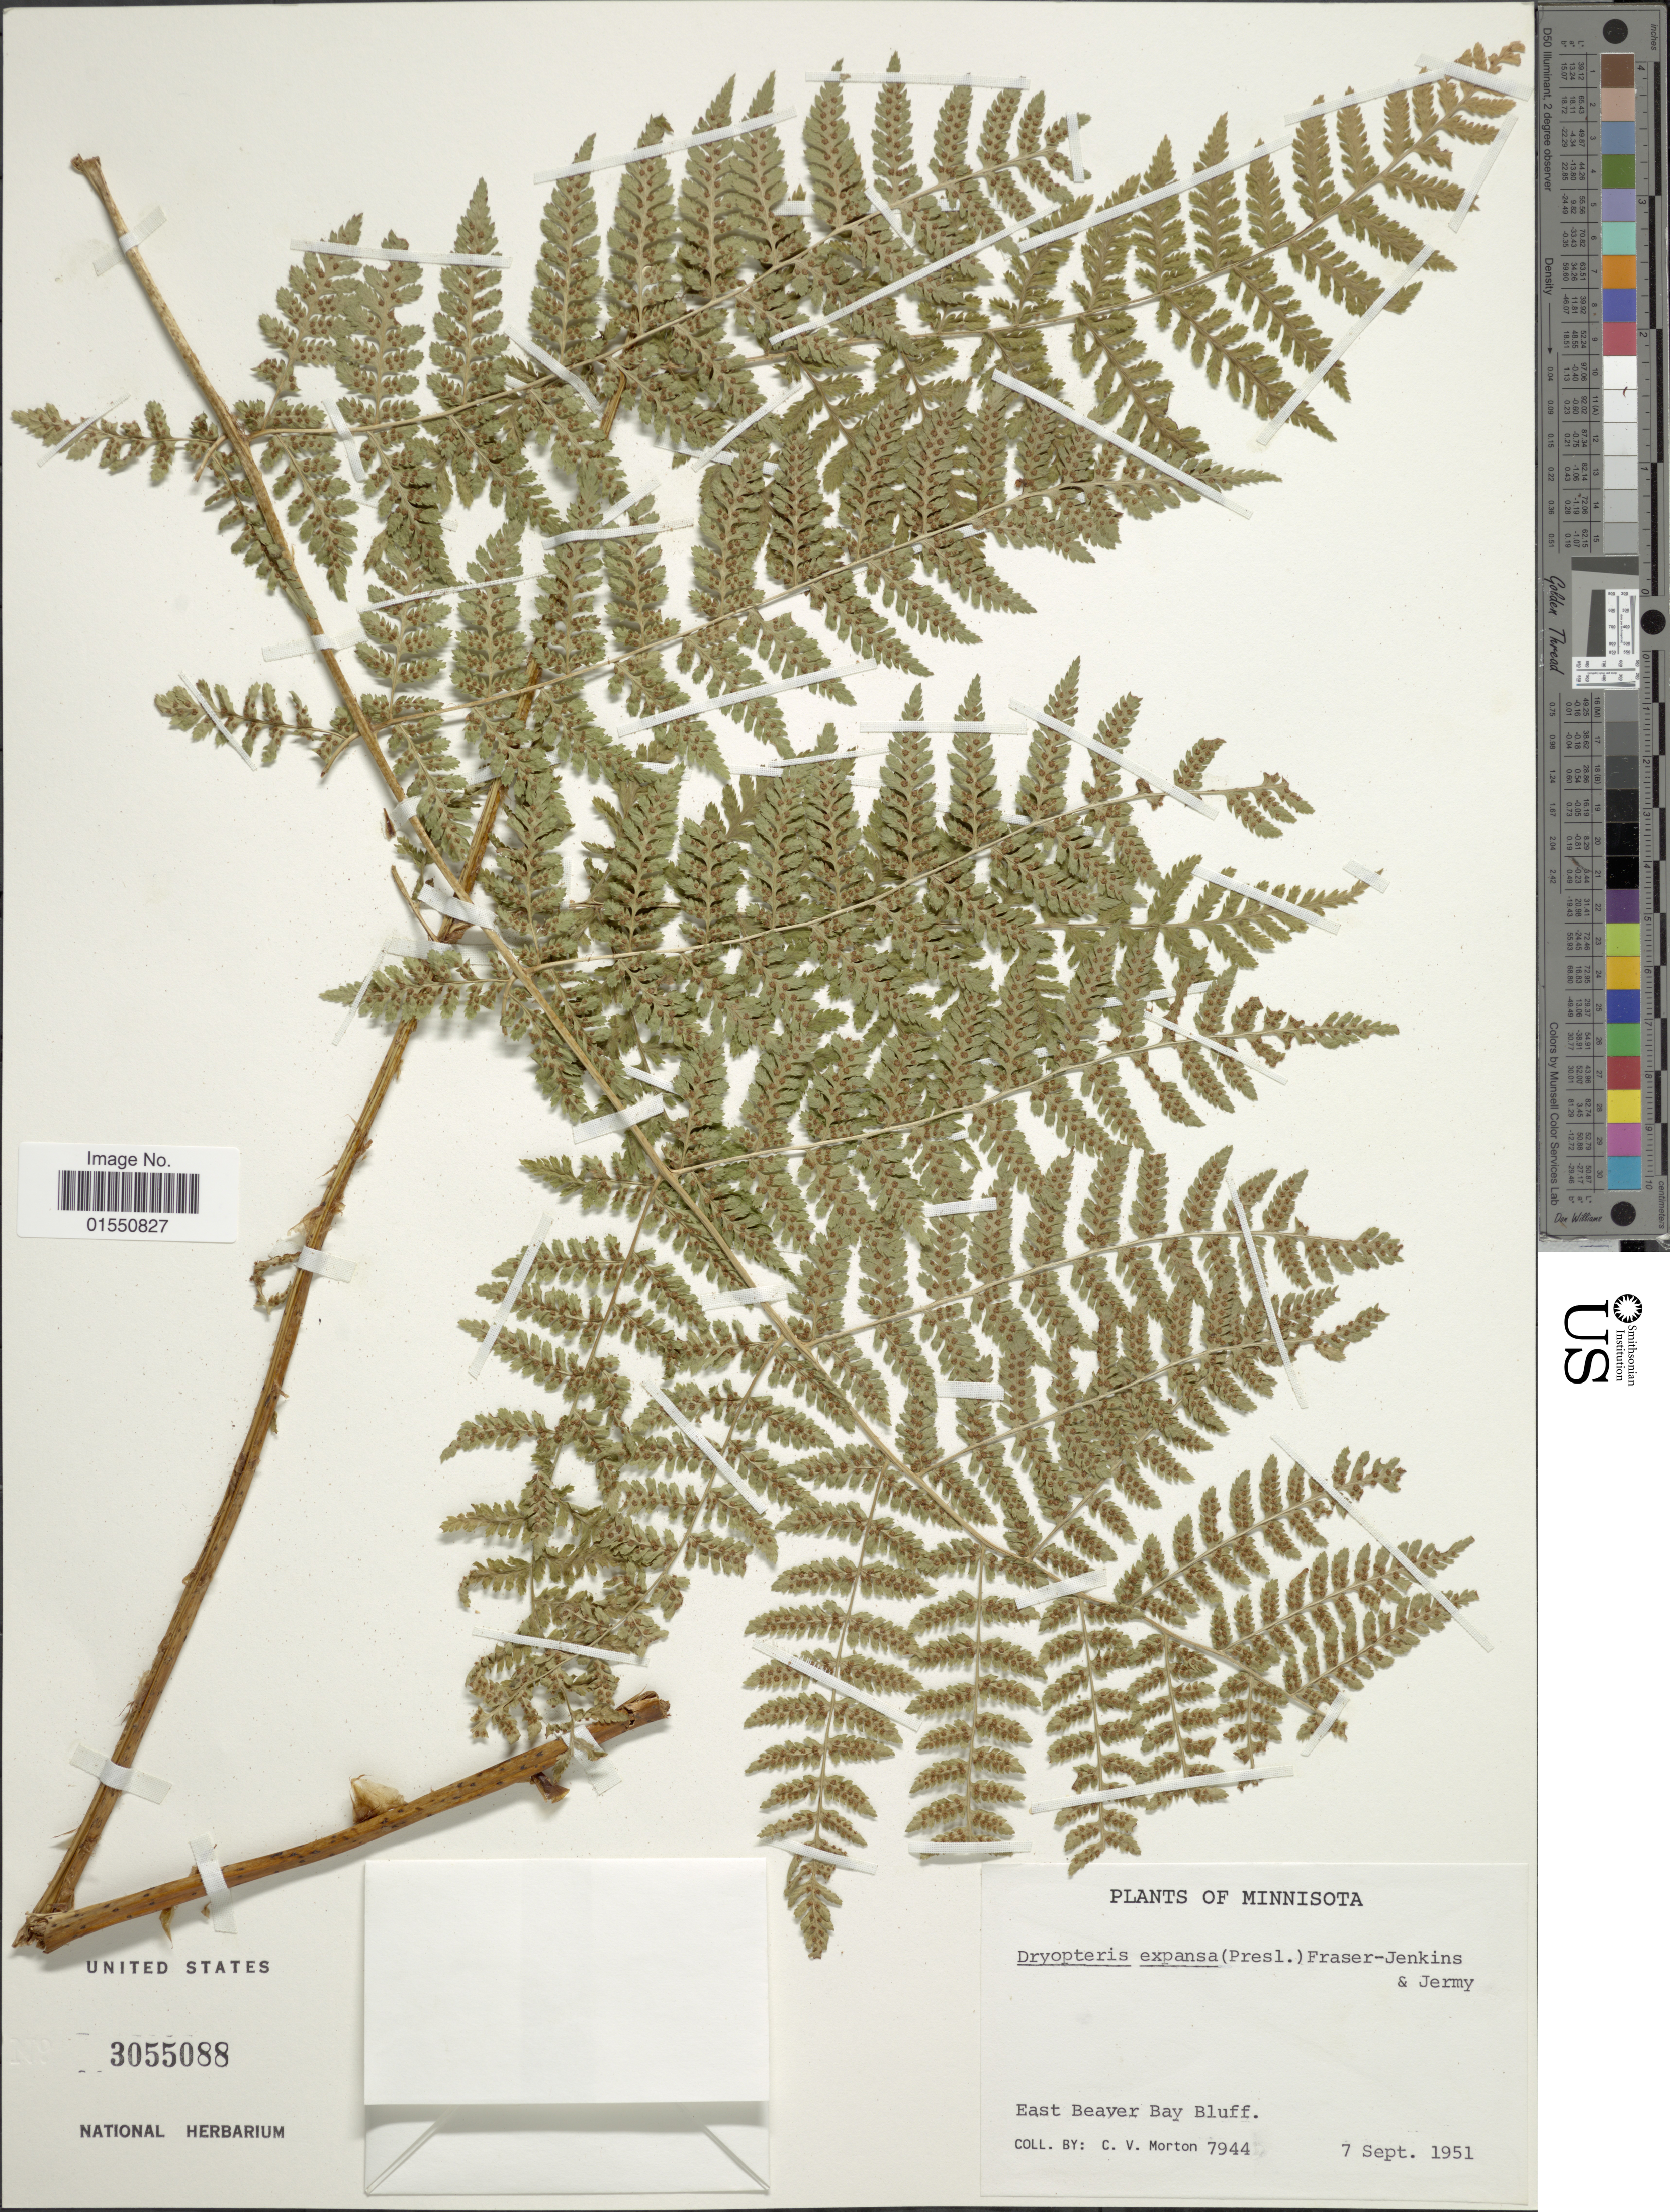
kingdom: Plantae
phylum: Tracheophyta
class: Polypodiopsida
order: Polypodiales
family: Dryopteridaceae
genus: Dryopteris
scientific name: Dryopteris expansa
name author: (C. Presl) Fraser-Jenk. & Jermy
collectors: C. V. Morton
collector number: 7944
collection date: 1951-09-07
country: United States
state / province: Minnesota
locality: East Beaver Bay Bluff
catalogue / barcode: US 3055088